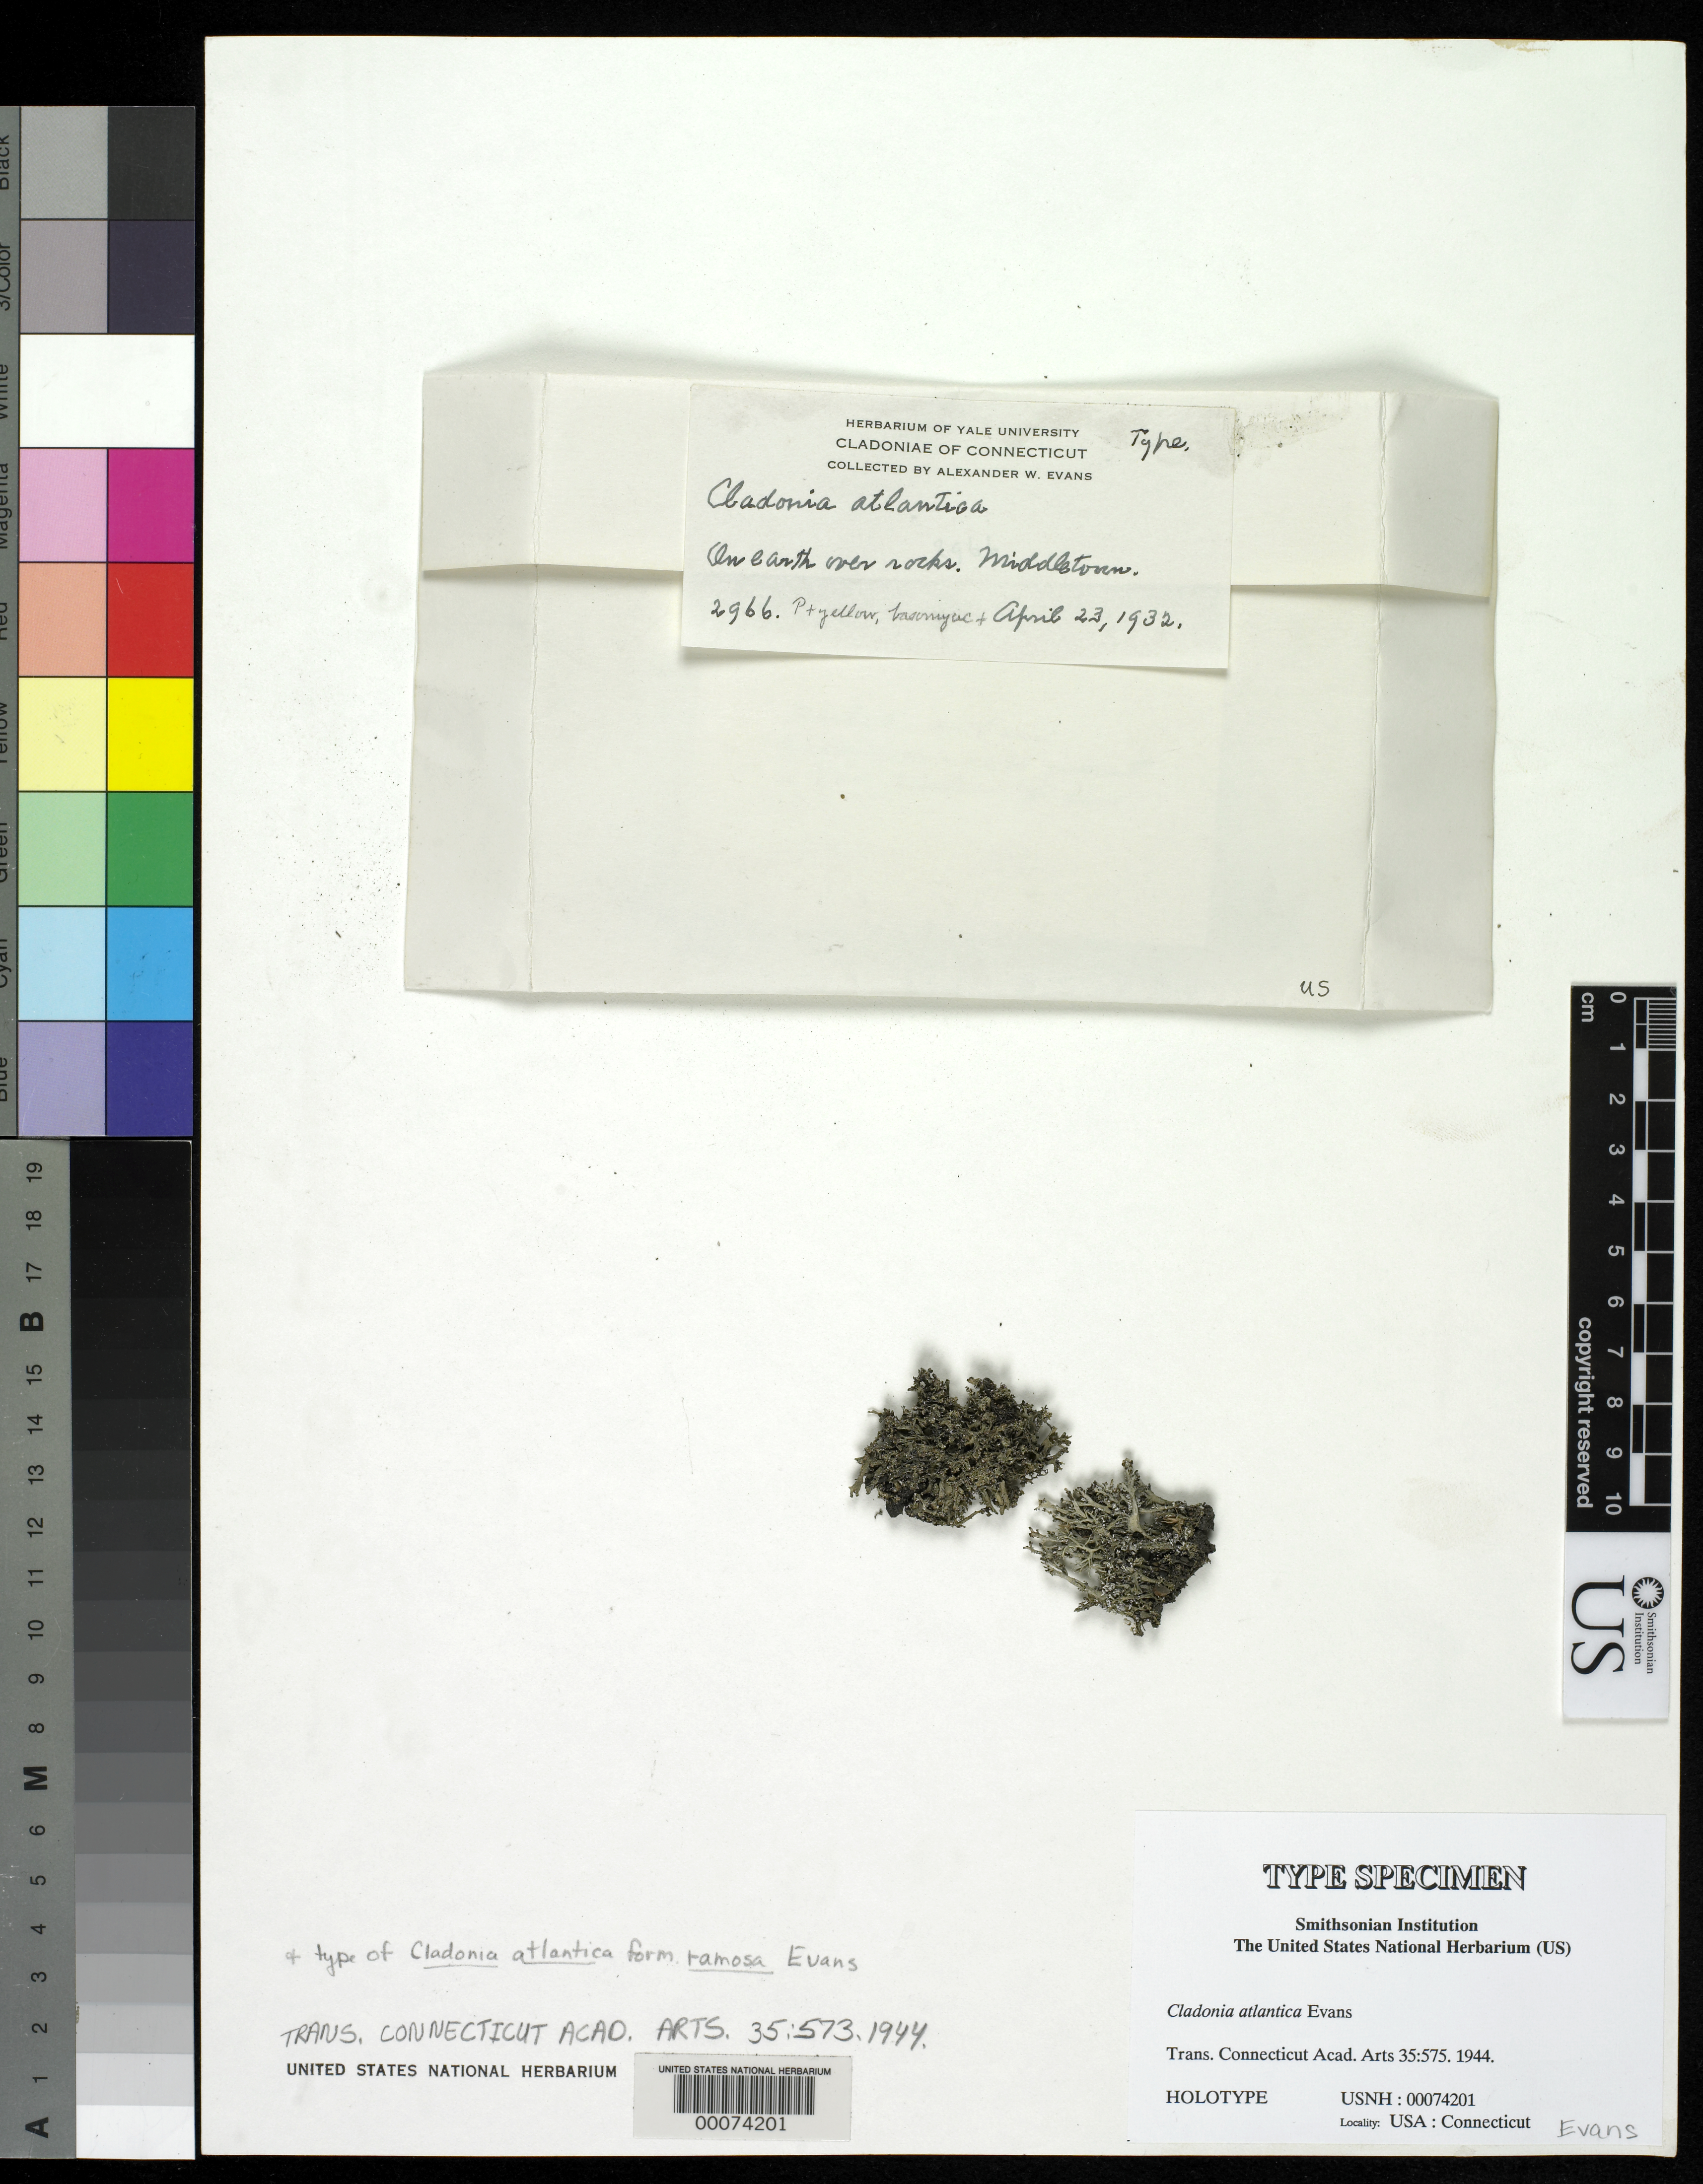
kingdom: Fungi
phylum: Ascomycota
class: Lecanoromycetes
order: Lecanorales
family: Cladoniaceae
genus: Cladonia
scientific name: Cladonia atlantica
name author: A. Evans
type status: Holotype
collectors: A. W. Evans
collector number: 2966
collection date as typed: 23 Apr 1932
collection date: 1932-04-23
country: United States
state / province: Connecticut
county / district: Middlesex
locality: Middletown, on earth over rocks.